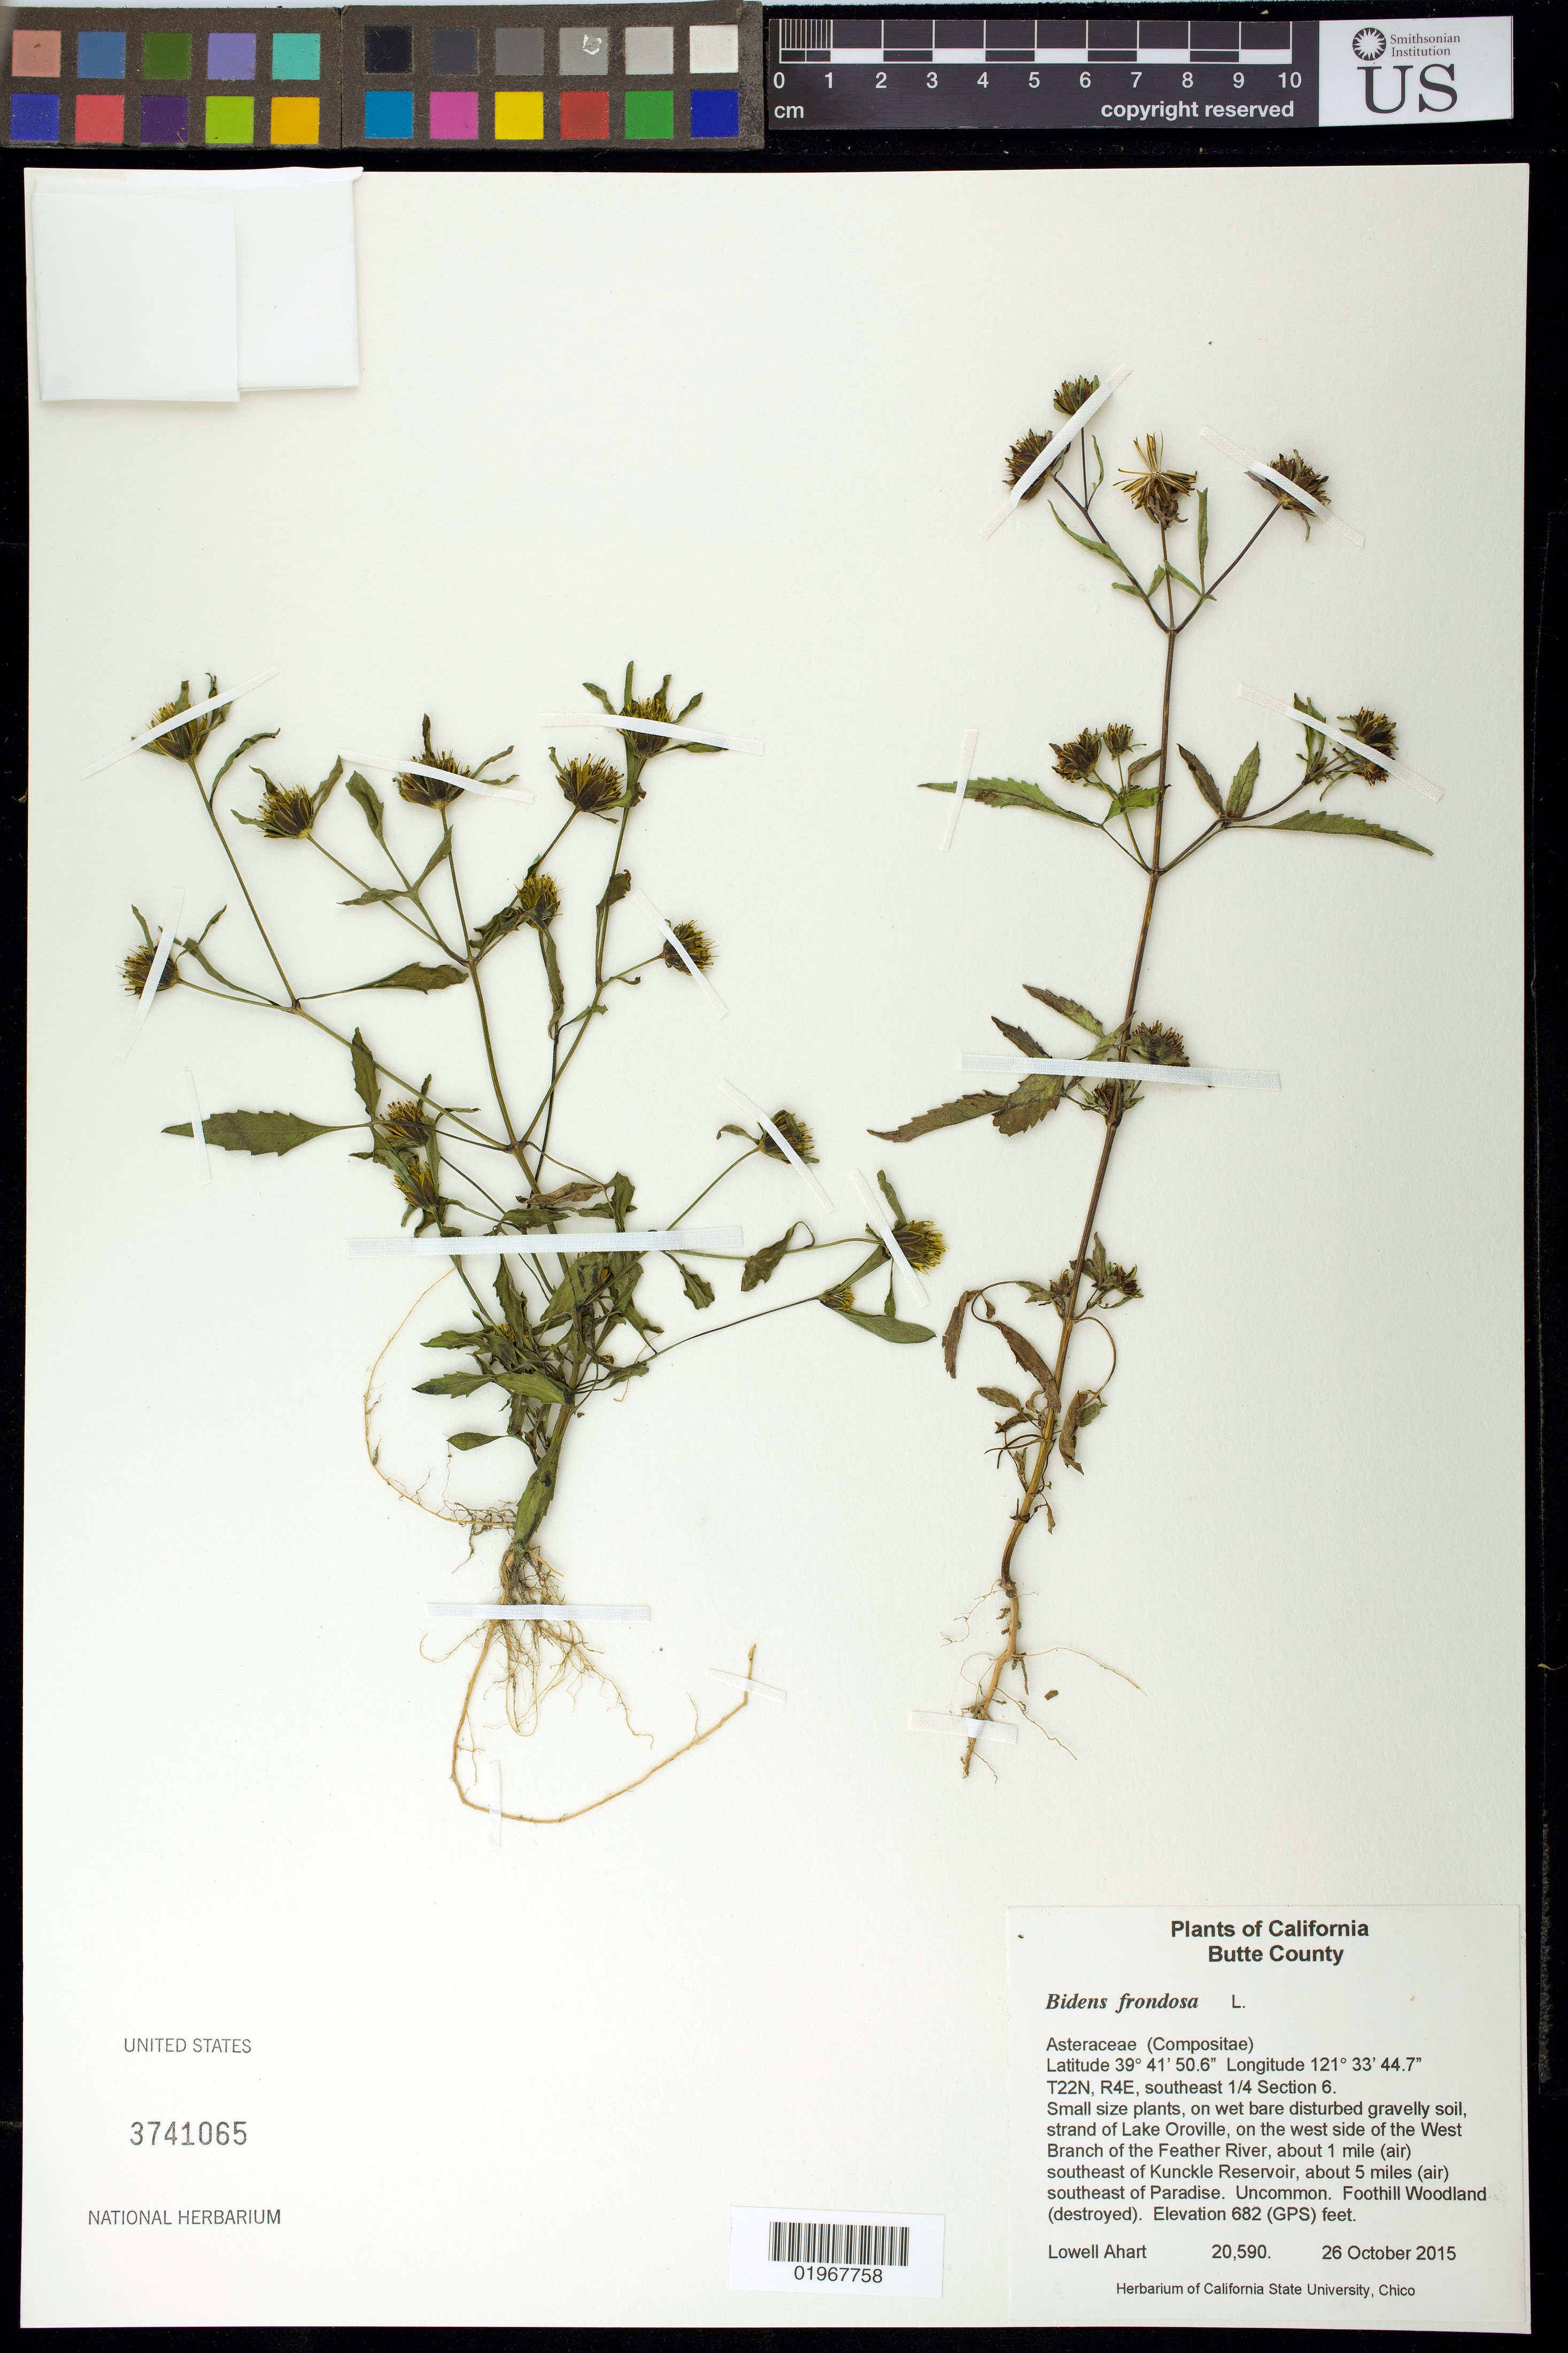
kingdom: Plantae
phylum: Tracheophyta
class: Magnoliopsida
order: Asterales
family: Asteraceae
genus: Bidens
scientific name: Bidens frondosa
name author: L.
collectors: L. Ahart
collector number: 20590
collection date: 2015-10-26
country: United States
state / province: California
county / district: Butte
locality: Strand of Lake Oroville, on the west side of the West Branch of the Feather River, about 1 mile (air) southeast of Knuckle Reservoir, about 5 miles (air) southeast of Paradise.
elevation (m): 208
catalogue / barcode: US 3741065